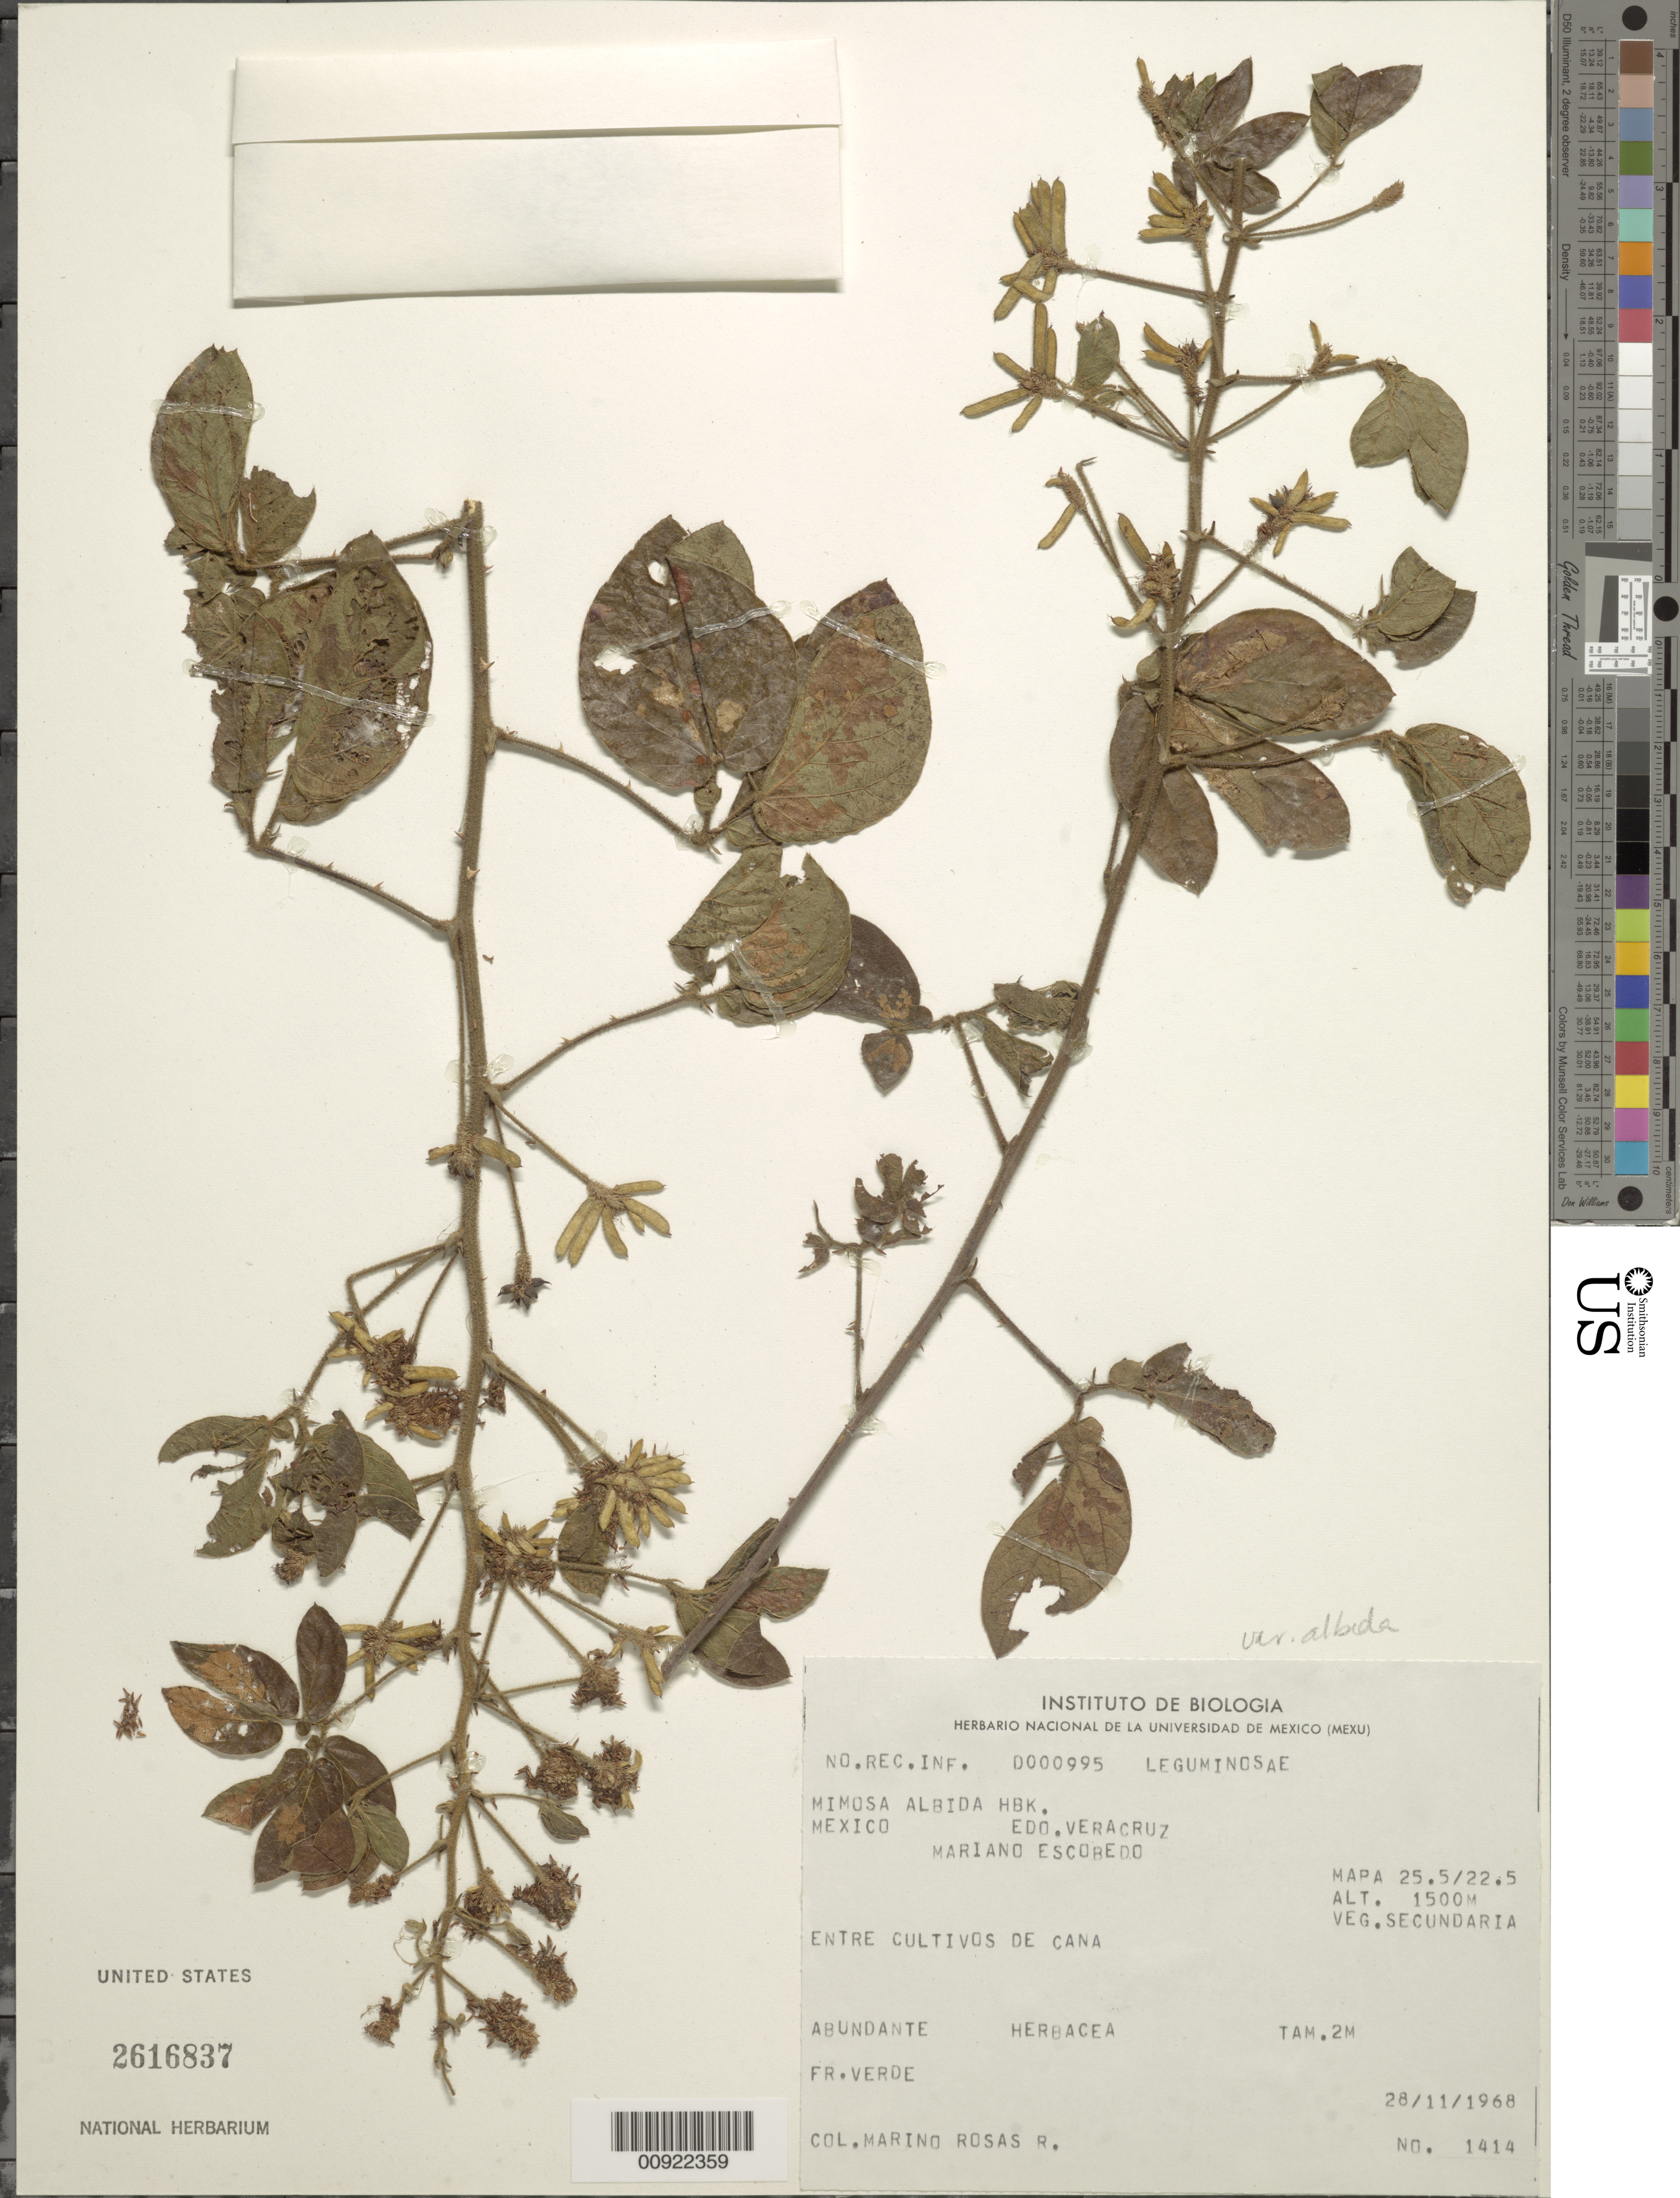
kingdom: Plantae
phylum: Tracheophyta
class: Magnoliopsida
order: Fabales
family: Fabaceae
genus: Mimosa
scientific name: Mimosa albida var. albida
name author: Humb. & Bonpl. ex Willd.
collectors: M. Rosas R.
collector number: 1414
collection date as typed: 28 Nov 1968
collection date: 1968-11-28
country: Mexico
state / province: Veracruz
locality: Edo. Veracruz: Mariano Escobedo. Mapa 25.5/22.5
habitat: Entre cultivos de caña. Veg. secundaria.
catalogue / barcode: US 2616837